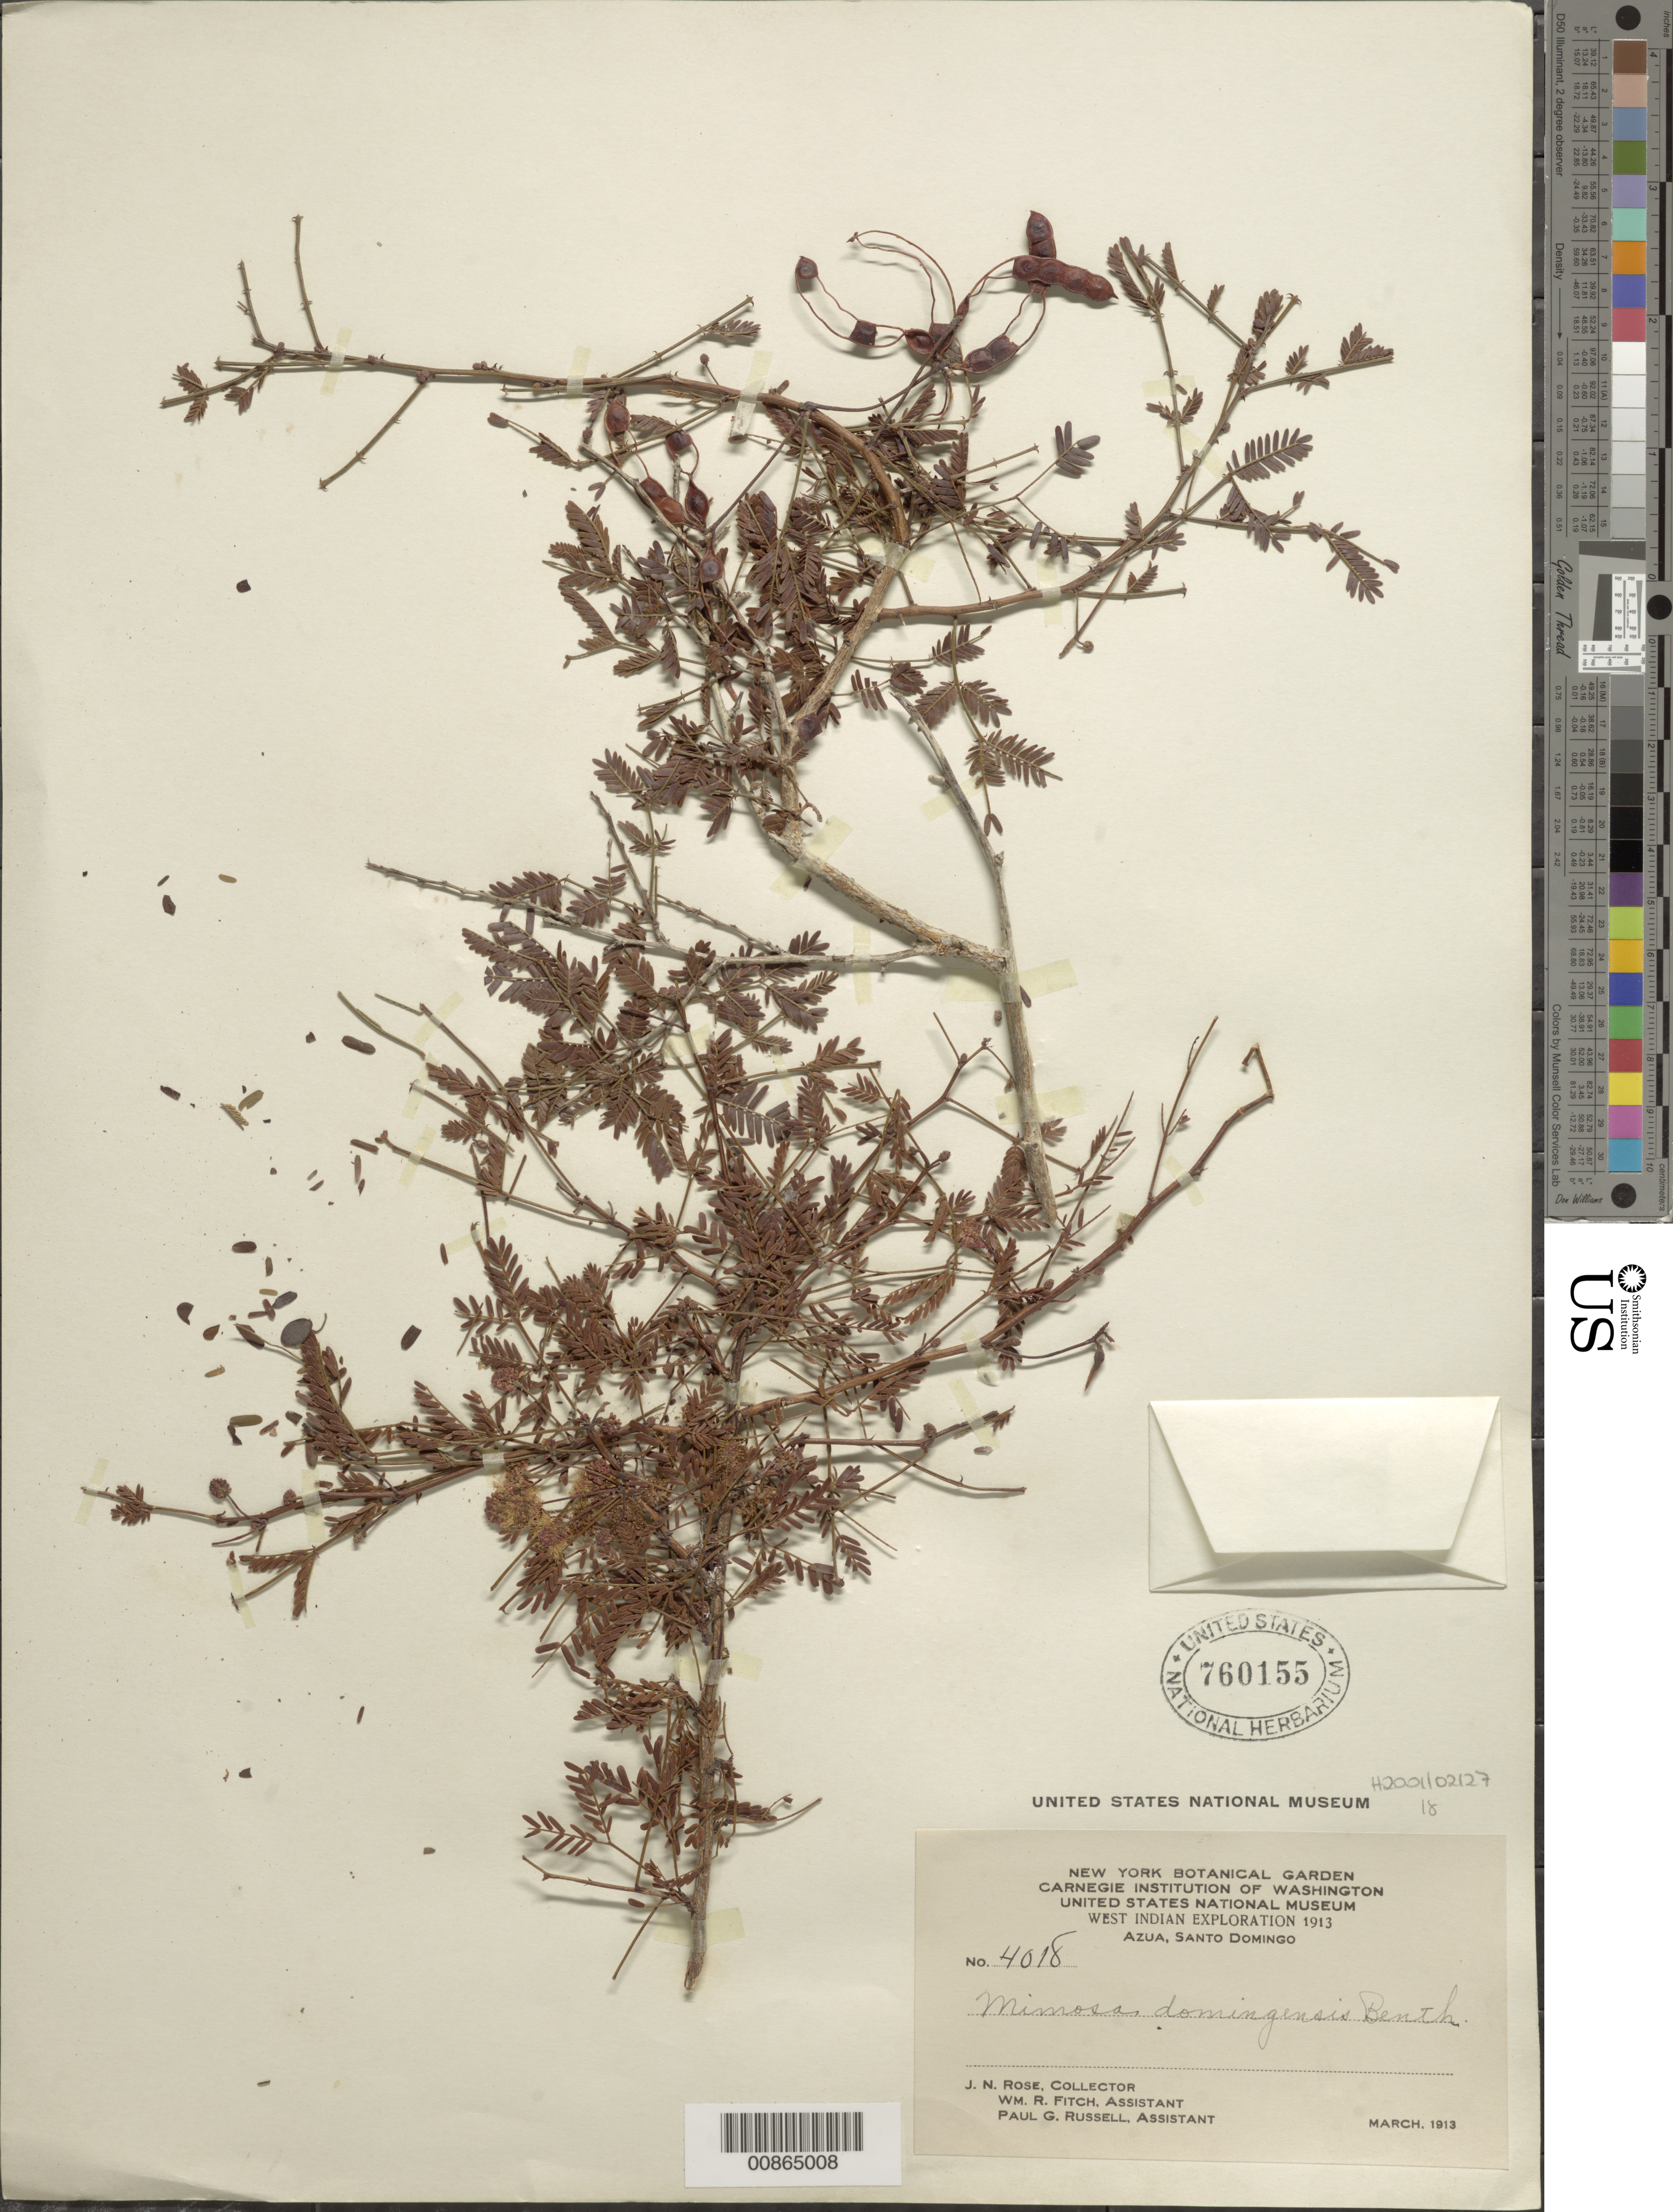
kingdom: Plantae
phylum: Tracheophyta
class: Magnoliopsida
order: Fabales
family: Fabaceae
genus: Mimosa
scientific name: Mimosa domingensis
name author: (DC.) Benth.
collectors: J. N. Rose, W. R. Fitch & P. G. Russell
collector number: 4018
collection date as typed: Jul 1921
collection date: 1921-07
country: Dominican Republic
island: Hispaniola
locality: Azua, Santo Domingo.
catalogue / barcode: US 760155